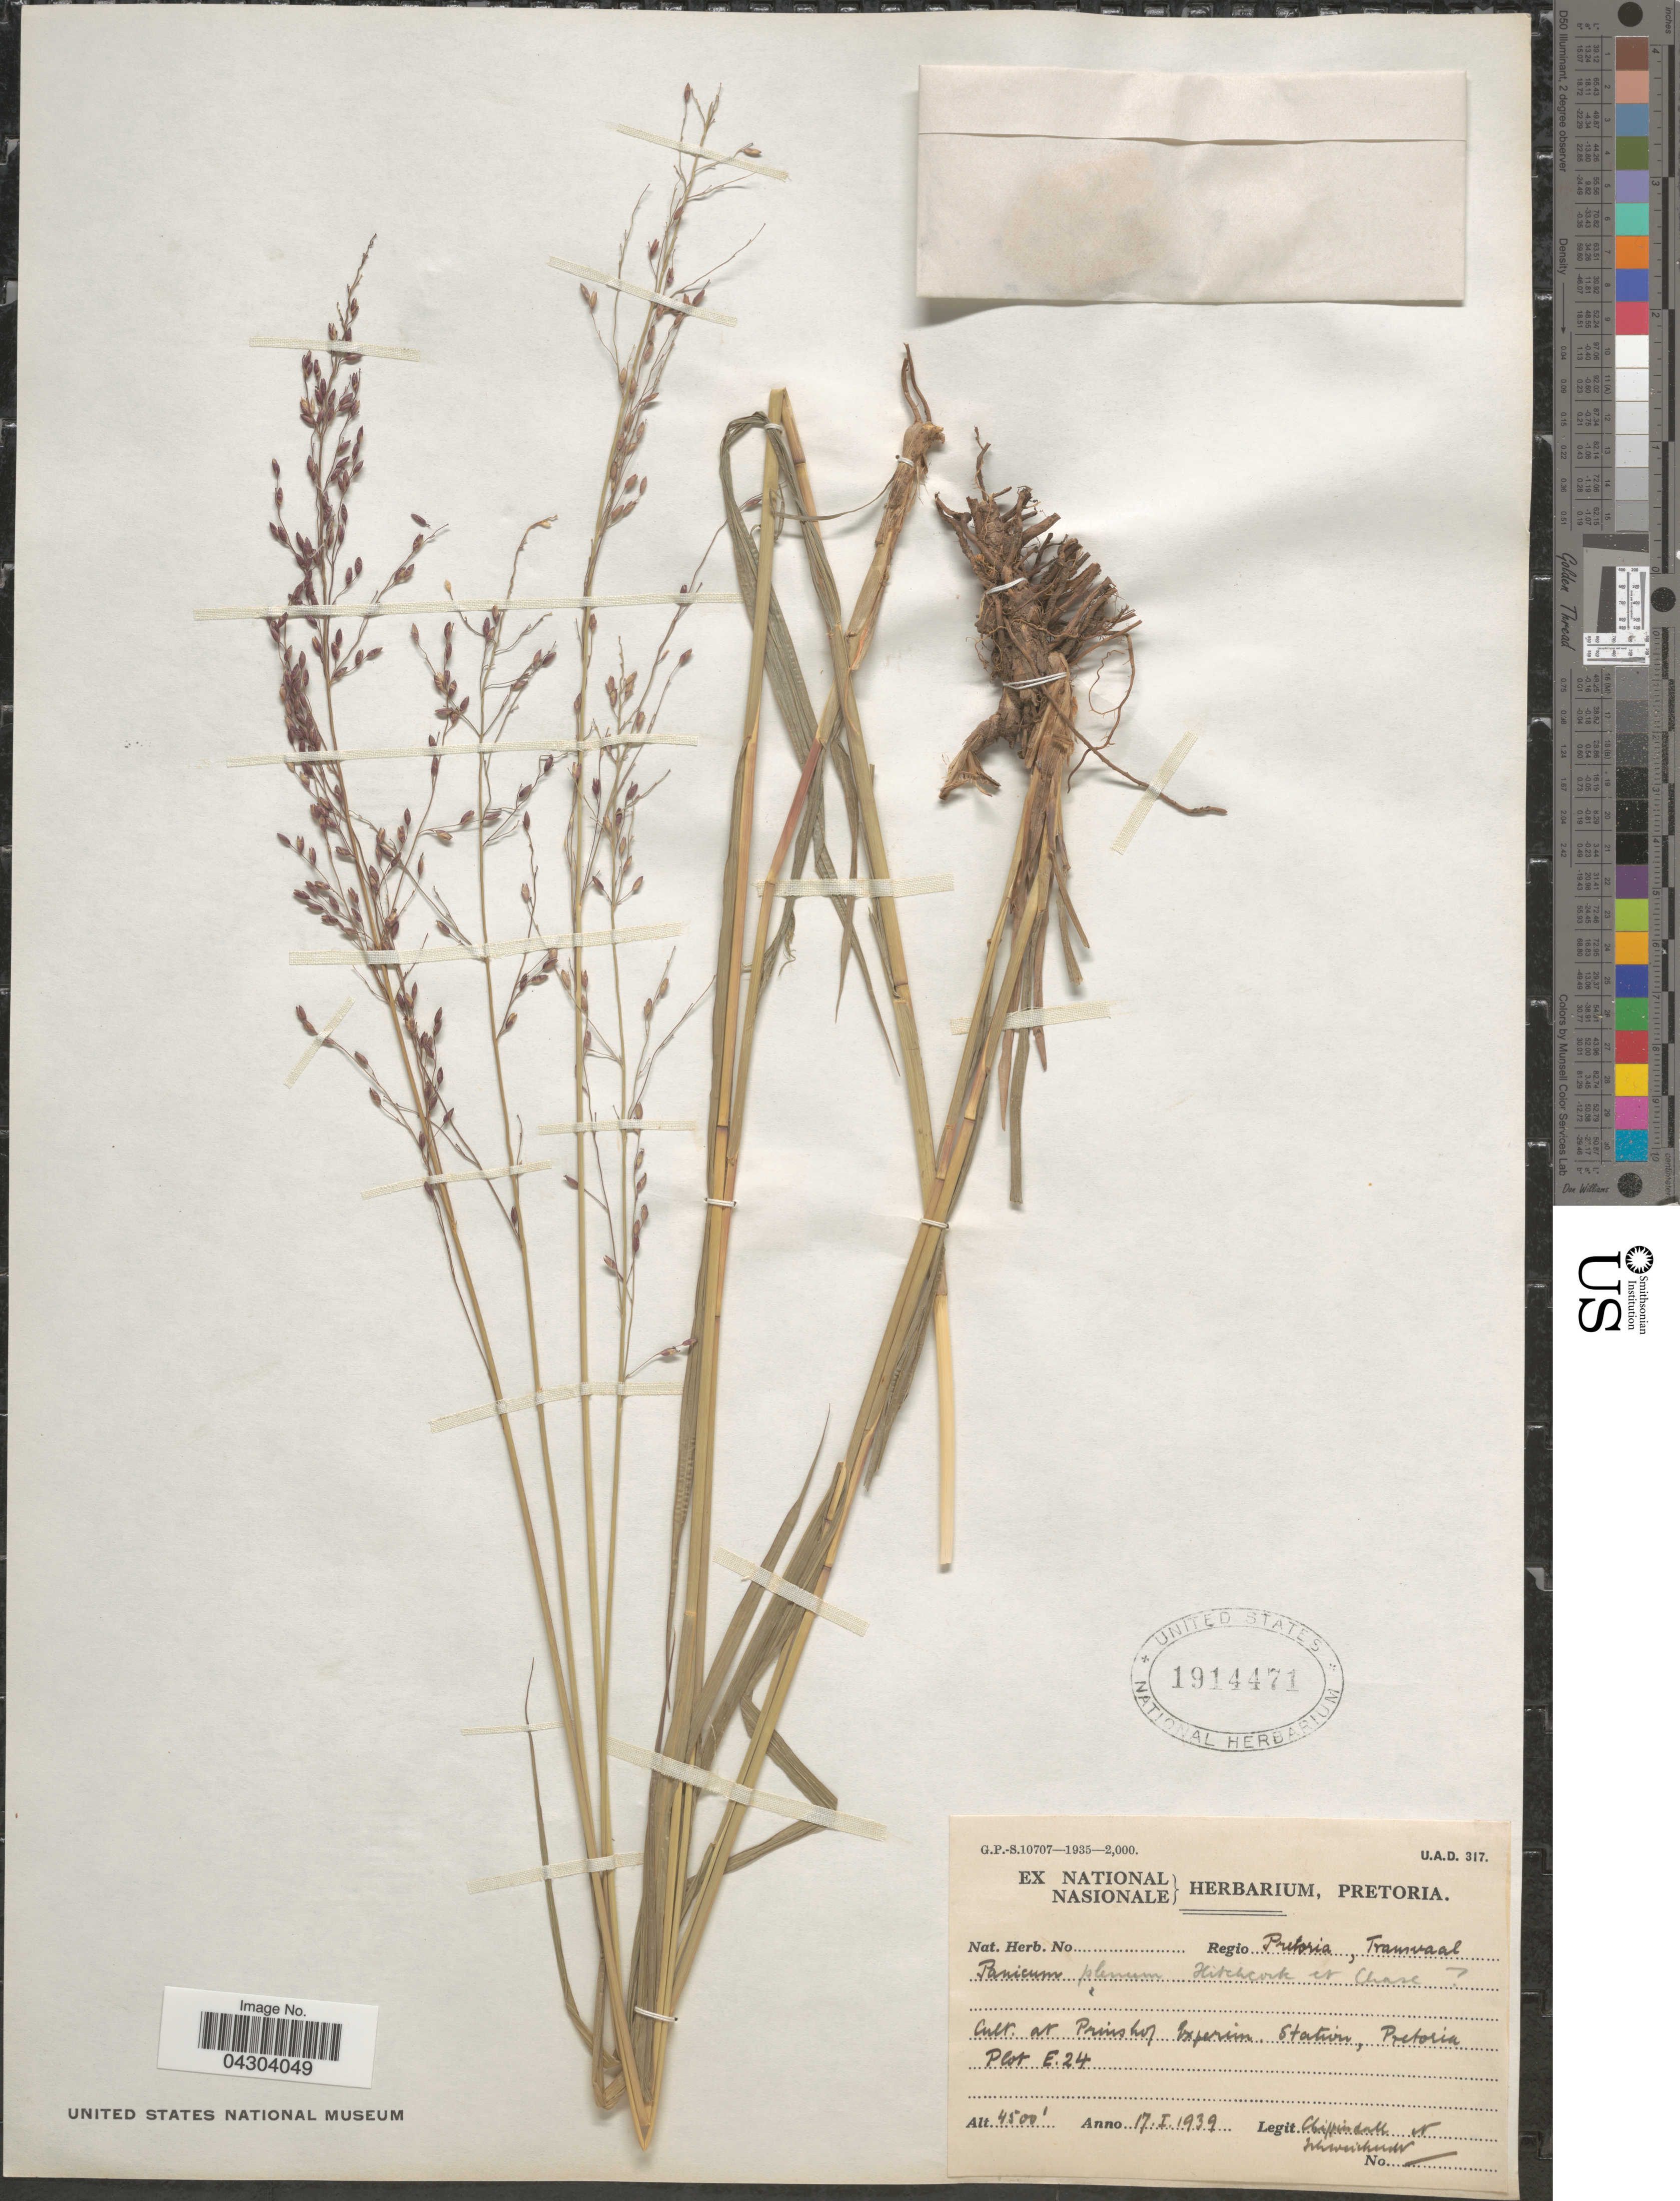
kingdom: Plantae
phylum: Tracheophyta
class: Liliopsida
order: Poales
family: Poaceae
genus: Panicum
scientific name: Panicum sp.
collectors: Chippindall & -. Schweickerdt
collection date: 1939-01-17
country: South Africa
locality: Regio Pretoria, Transvaal. [unsure placement] At Prinshof Experim. Station, Pretoria. Plot E.24.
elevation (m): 1372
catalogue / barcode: US 1914471